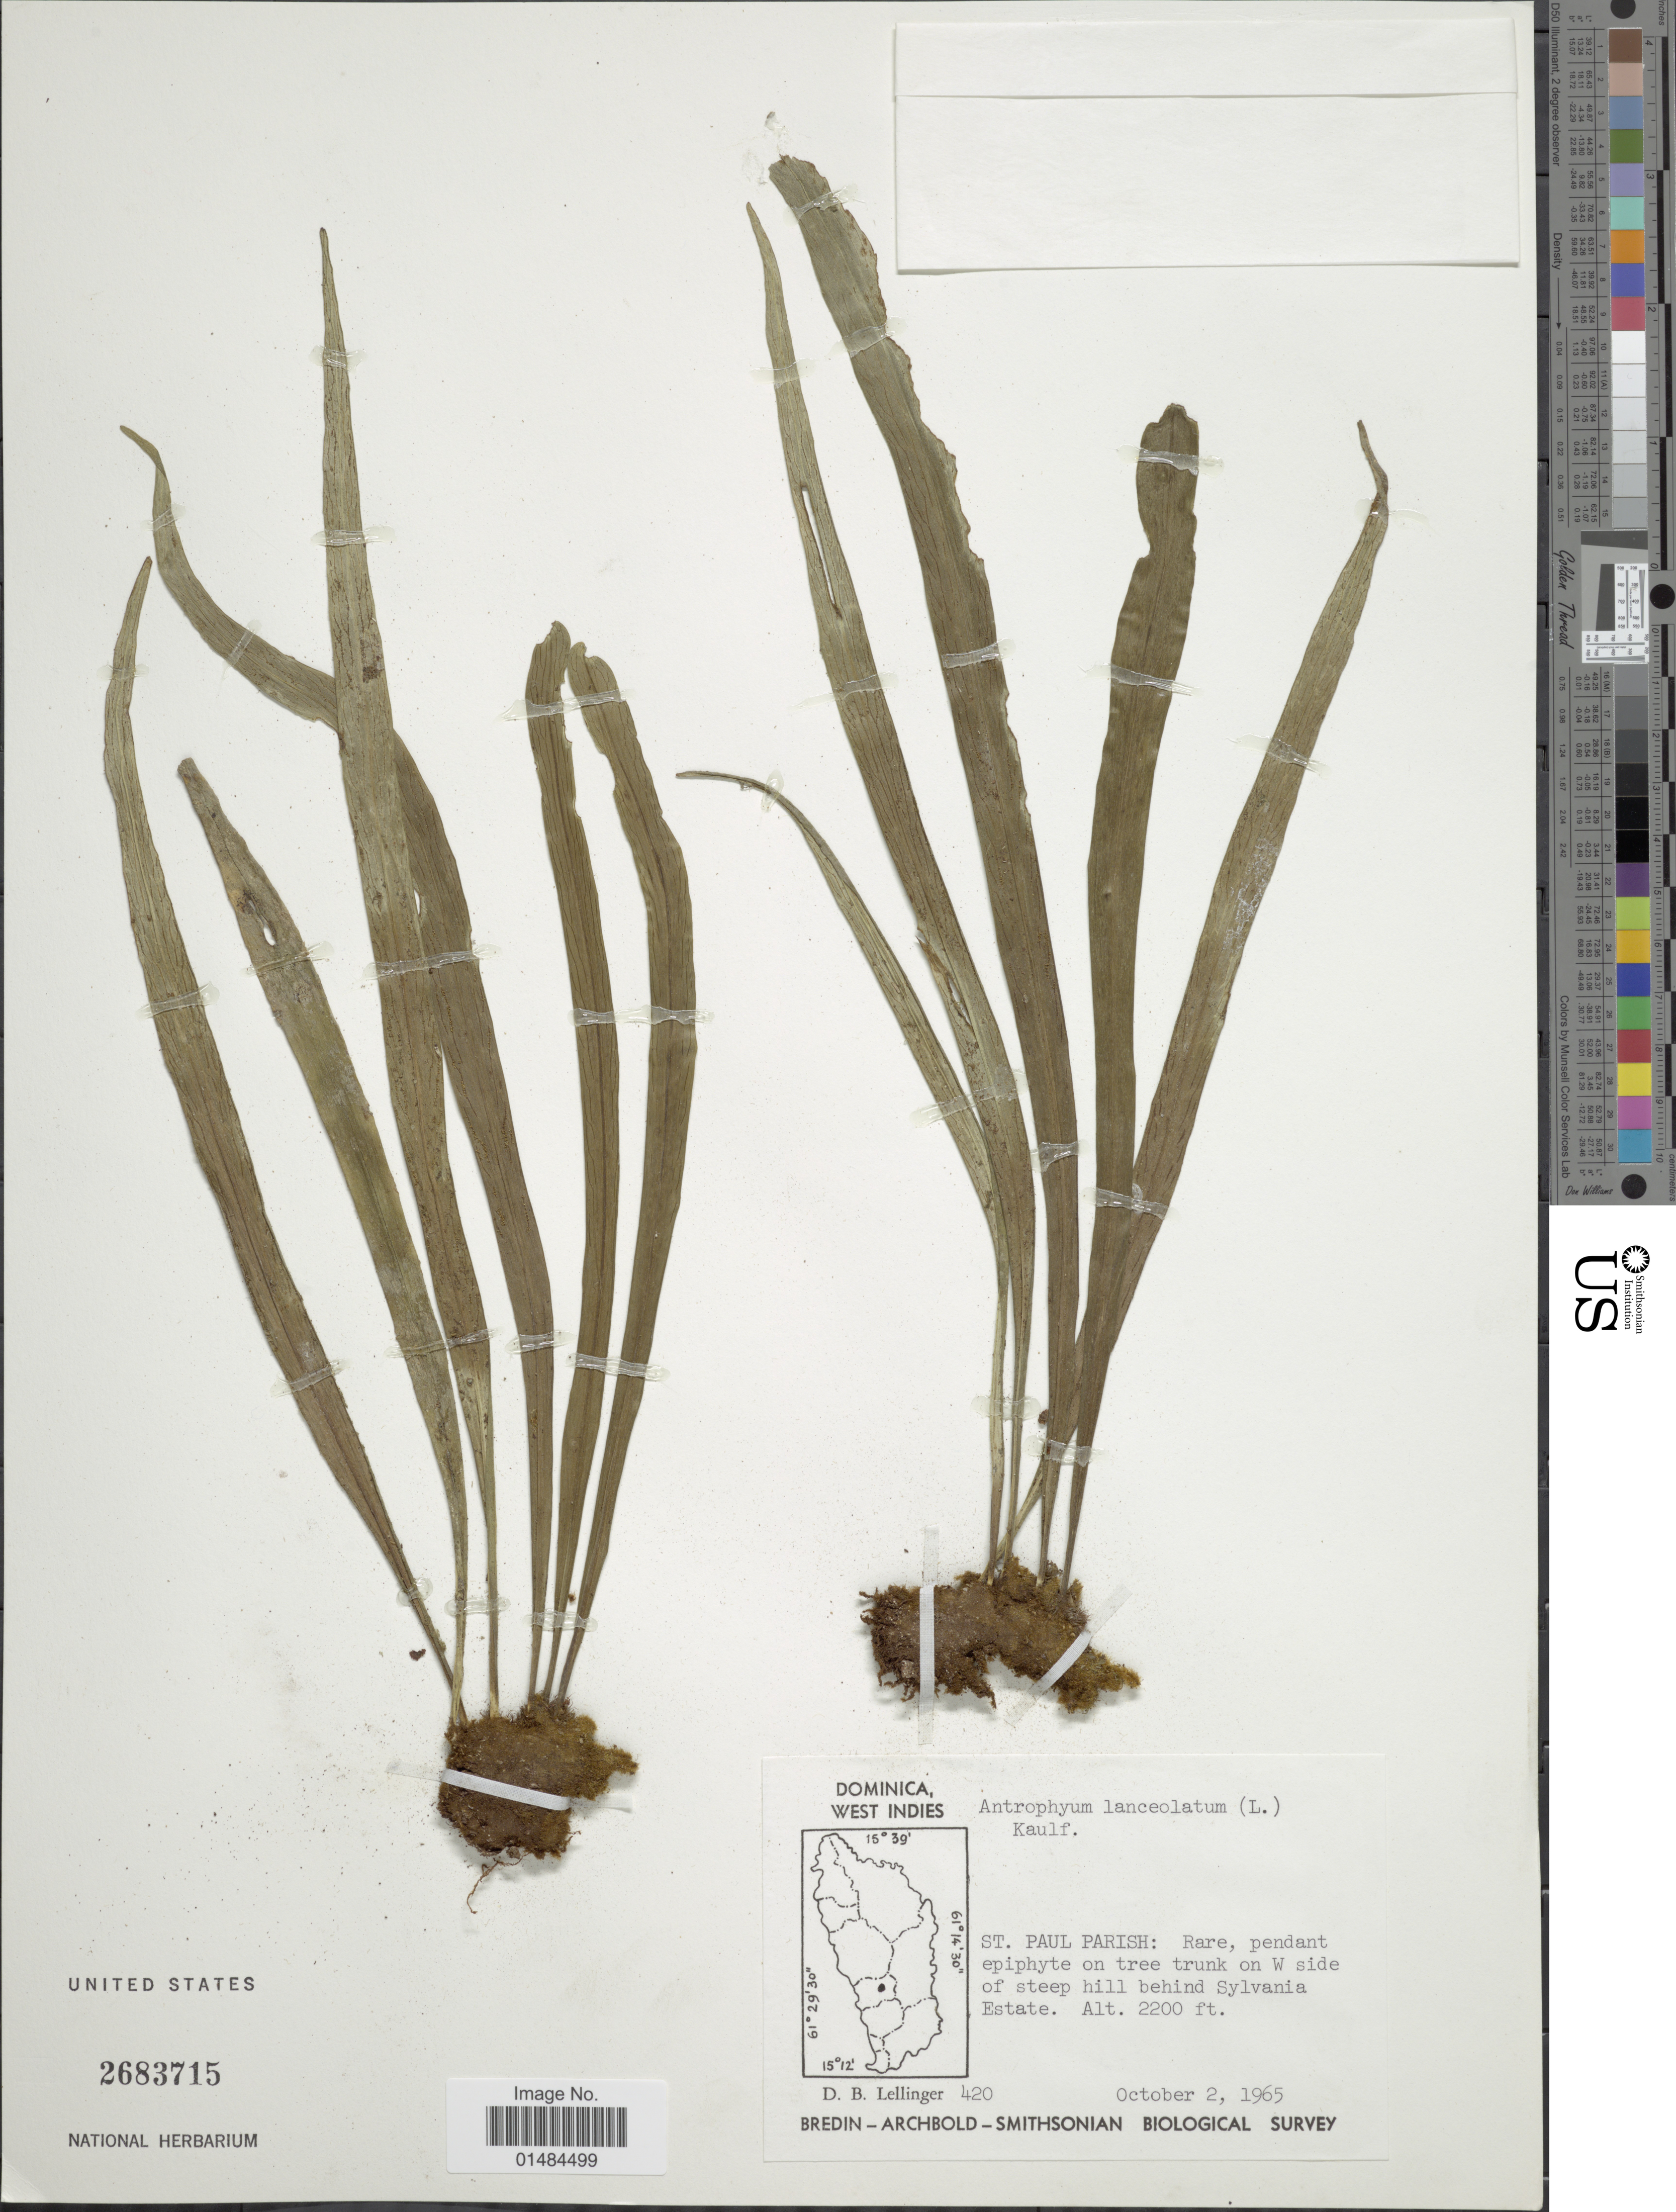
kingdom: Plantae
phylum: Tracheophyta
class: Polypodiopsida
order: Polypodiales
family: Pteridaceae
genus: Polytaenium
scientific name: Polytaenium lanceolatum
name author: (L.) Desv.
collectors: D. B. Lellinger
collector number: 420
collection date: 1965-10-02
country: Dominica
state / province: St. Paul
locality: Dominica, West Indies. St. Pau; Parish. Rare, pendant epiphyte in tree trunk on W side of steep hill behind Sylvania Estate.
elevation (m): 671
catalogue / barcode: US 2683715